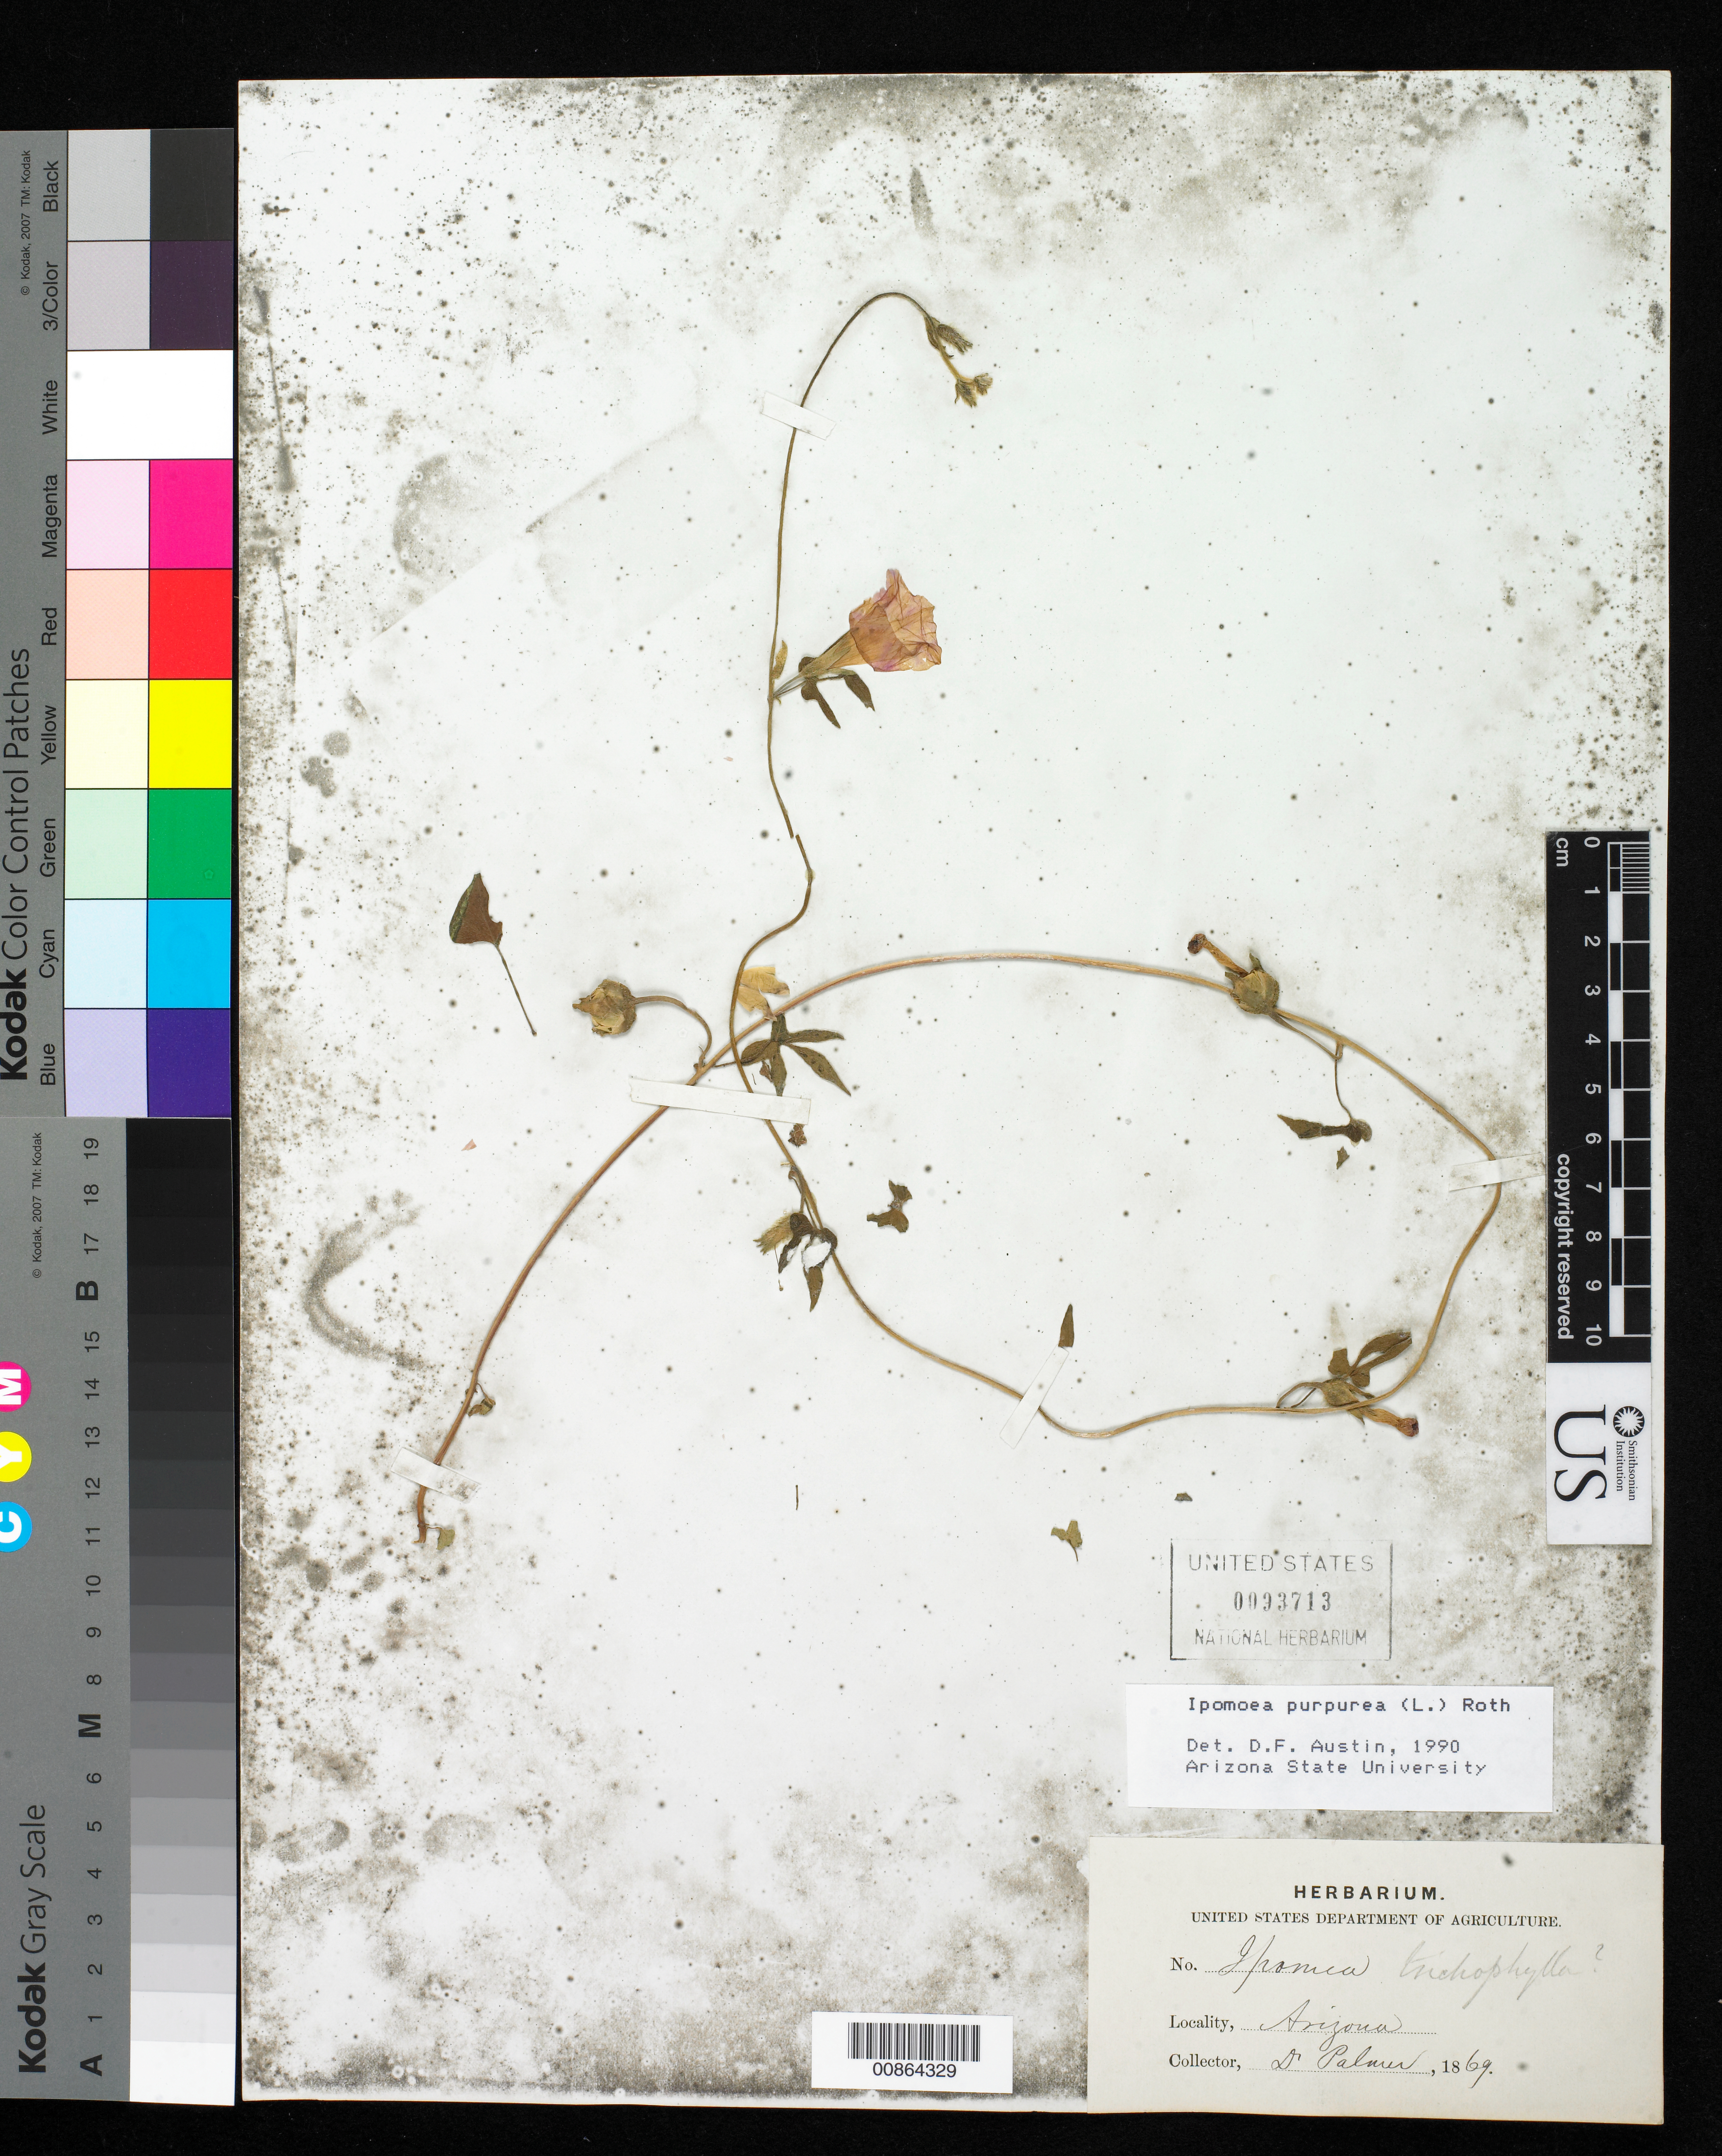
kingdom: Plantae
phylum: Tracheophyta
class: Magnoliopsida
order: Solanales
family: Convolvulaceae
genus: Ipomoea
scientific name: Ipomoea purpurea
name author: (L.) Roth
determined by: Austin, D. F.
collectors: E. Palmer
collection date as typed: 1869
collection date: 1869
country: United States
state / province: Arizona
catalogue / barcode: US 93713